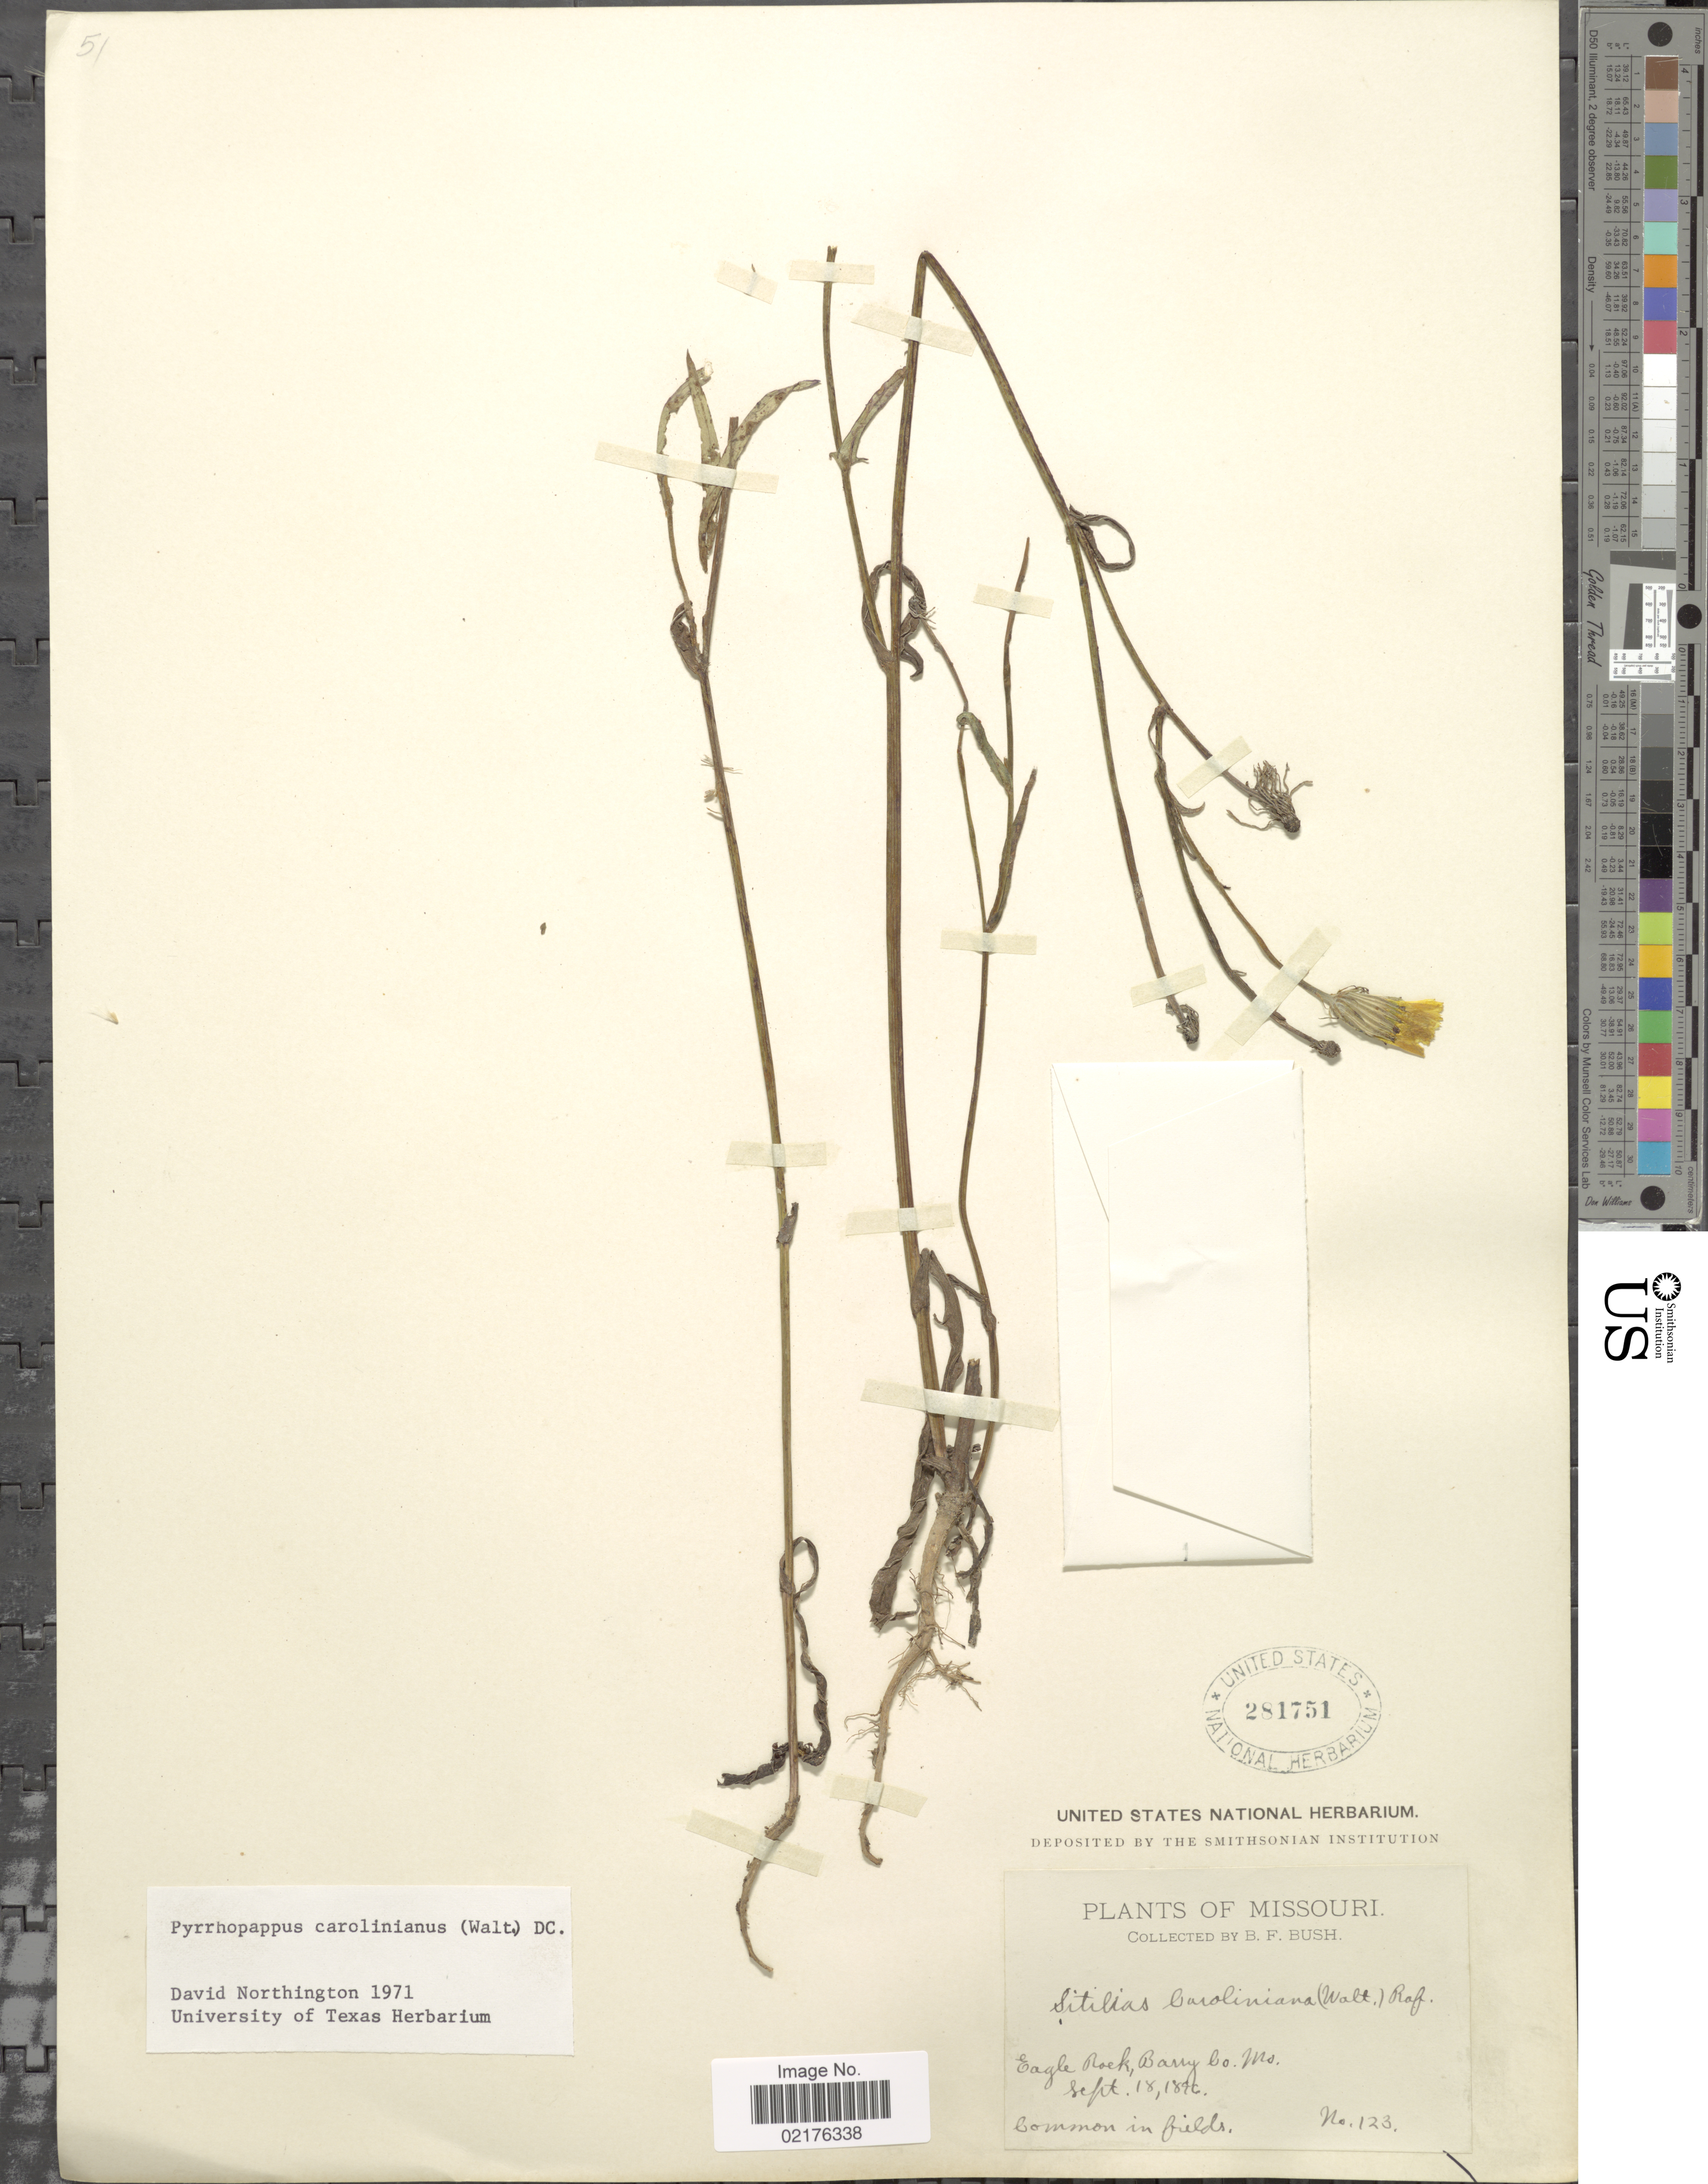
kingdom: Plantae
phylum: Tracheophyta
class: Magnoliopsida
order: Asterales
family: Asteraceae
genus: Pyrrhopappus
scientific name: Pyrrhopappus carolinianus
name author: (Walter) DC.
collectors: B. F. Bush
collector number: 123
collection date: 1896-09-18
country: United States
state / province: Missouri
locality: Eagle Creek, barry Co., Mo.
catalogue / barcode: US 281751